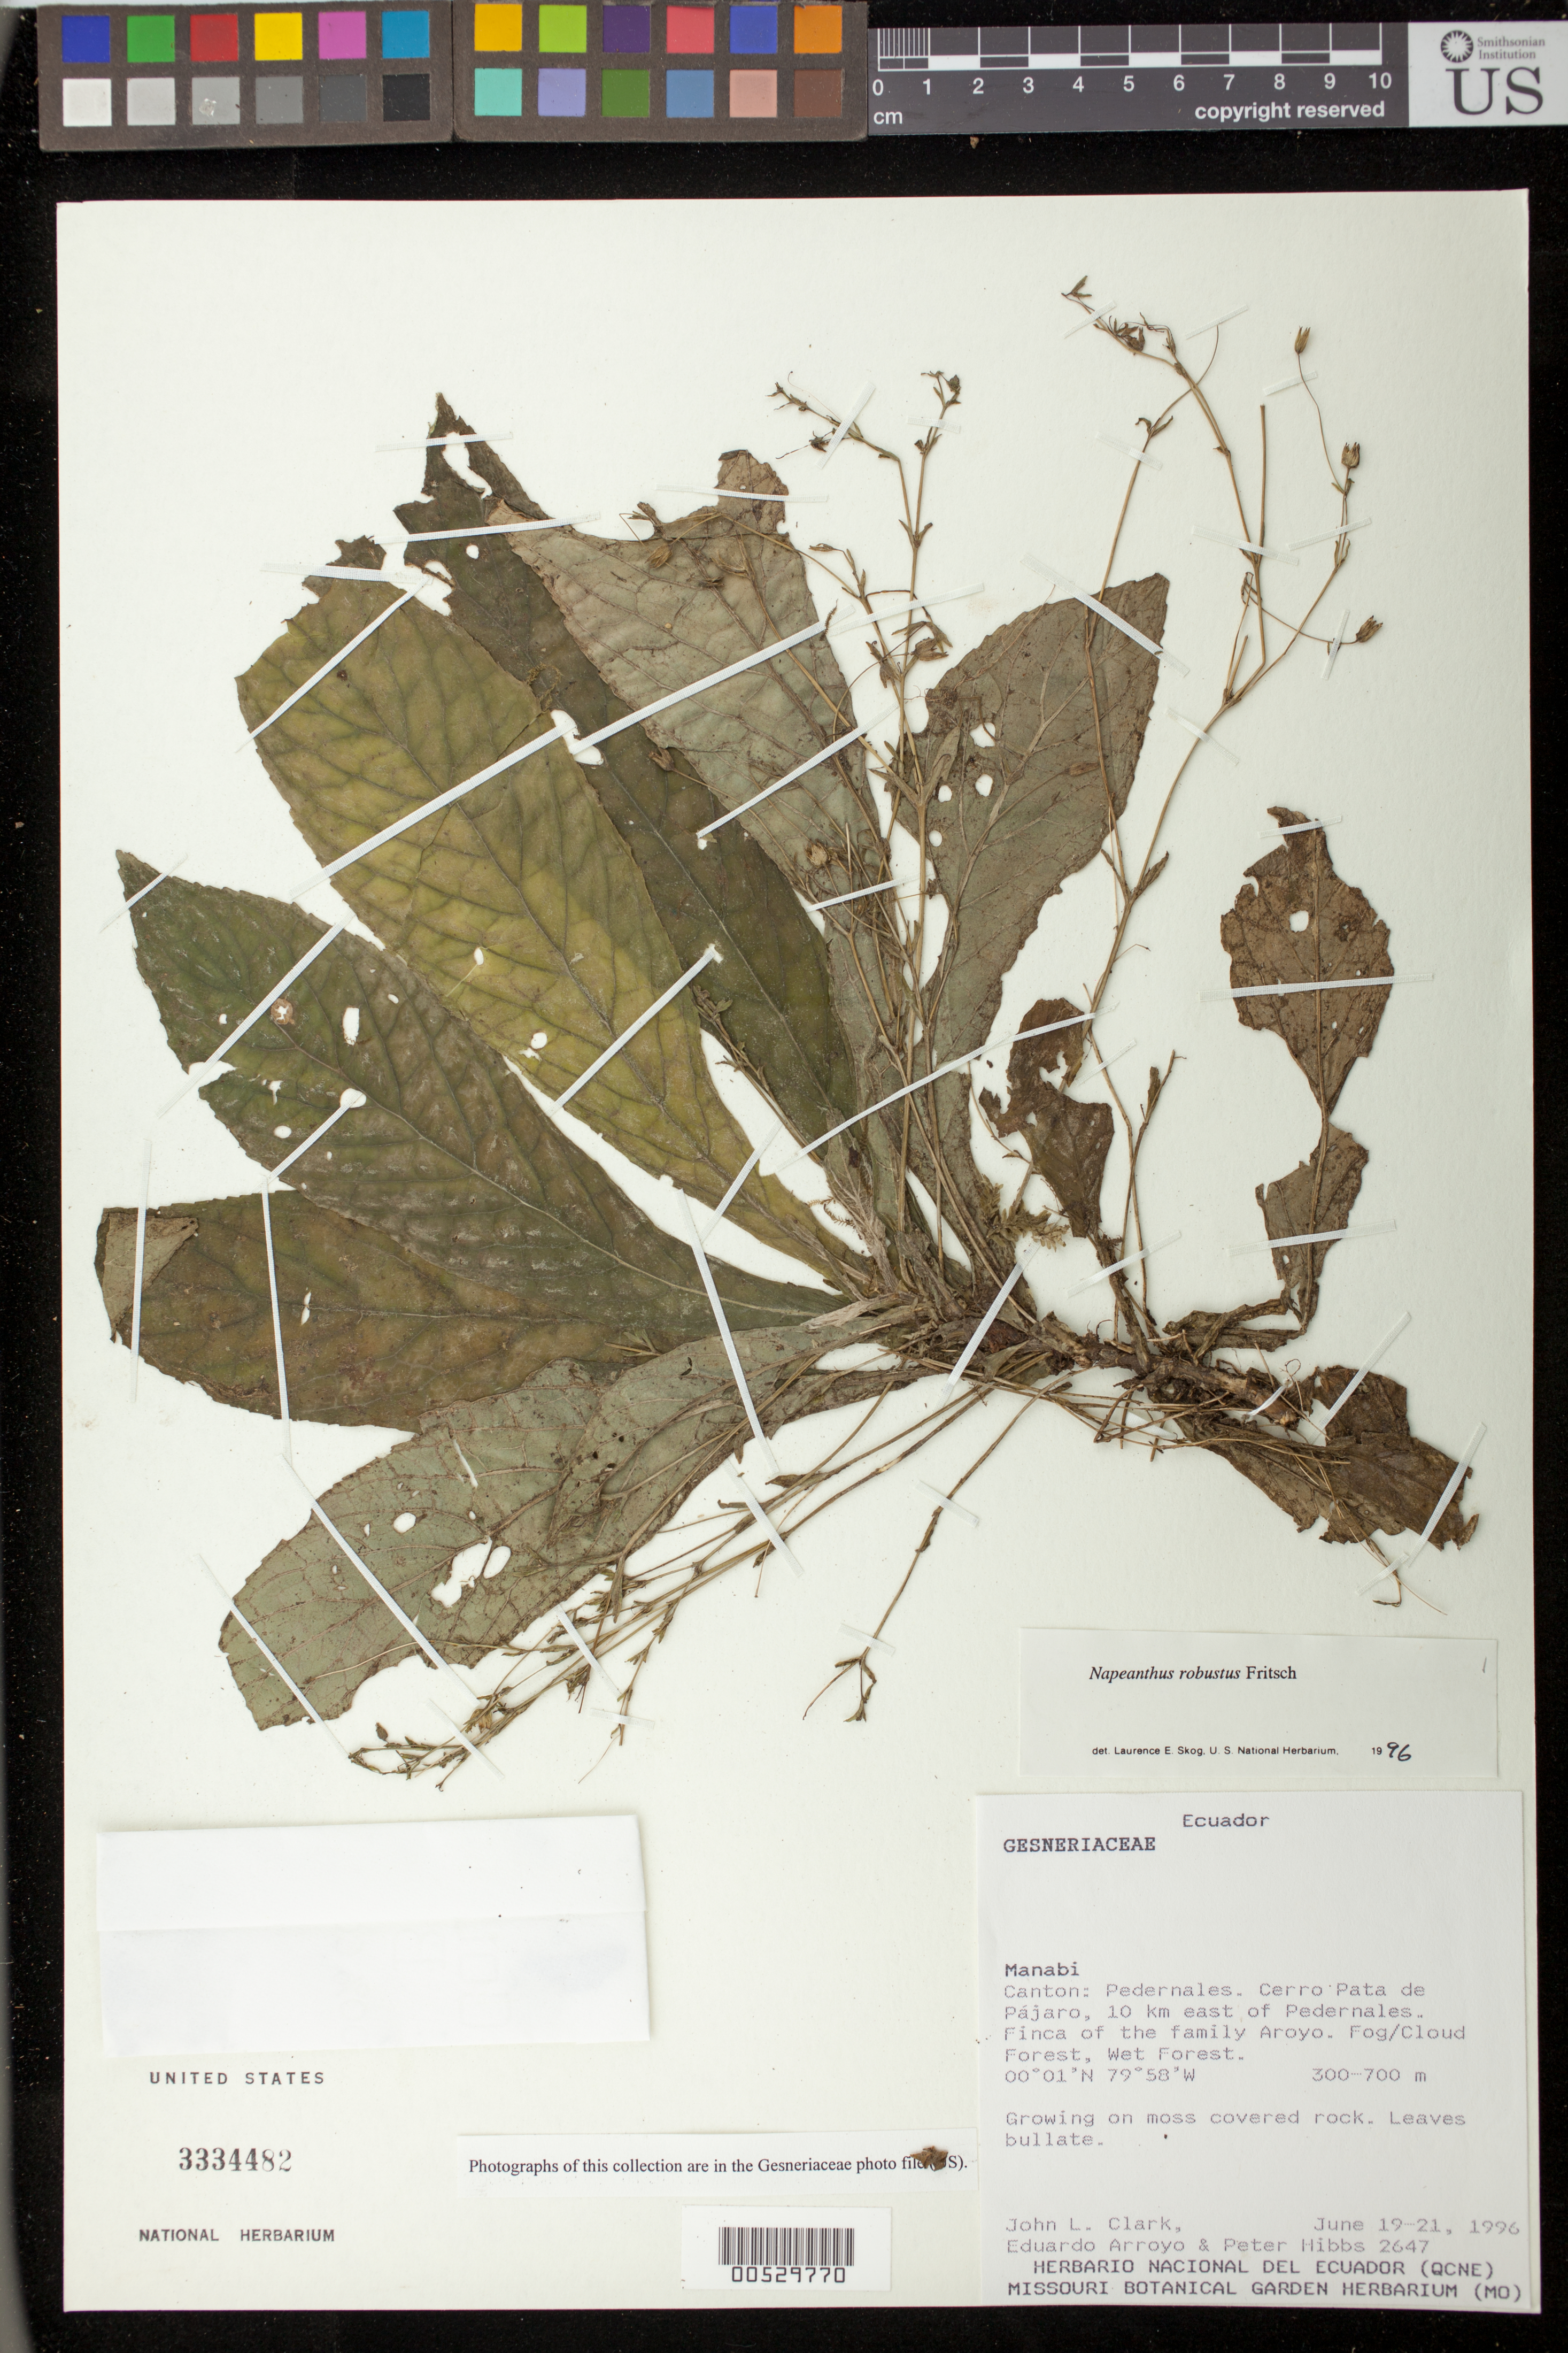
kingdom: Plantae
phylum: Tracheophyta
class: Magnoliopsida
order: Lamiales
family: Gesneriaceae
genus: Napeanthus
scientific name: Napeanthus robustus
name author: Fritsch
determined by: Skog, Laurence E.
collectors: J. L. Clark, E. Arroyo & P. Hibbs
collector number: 2647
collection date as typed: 19-21 Jun 1996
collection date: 1996-06-19/1996-06-21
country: Ecuador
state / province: Manabí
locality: Canton Pedernales, Cerro Pata de Pájaro, 10 km E of Pedernales, Finca of the family Aroyo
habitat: Fog/cloud forest, wet forest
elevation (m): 300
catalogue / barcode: US 3334482